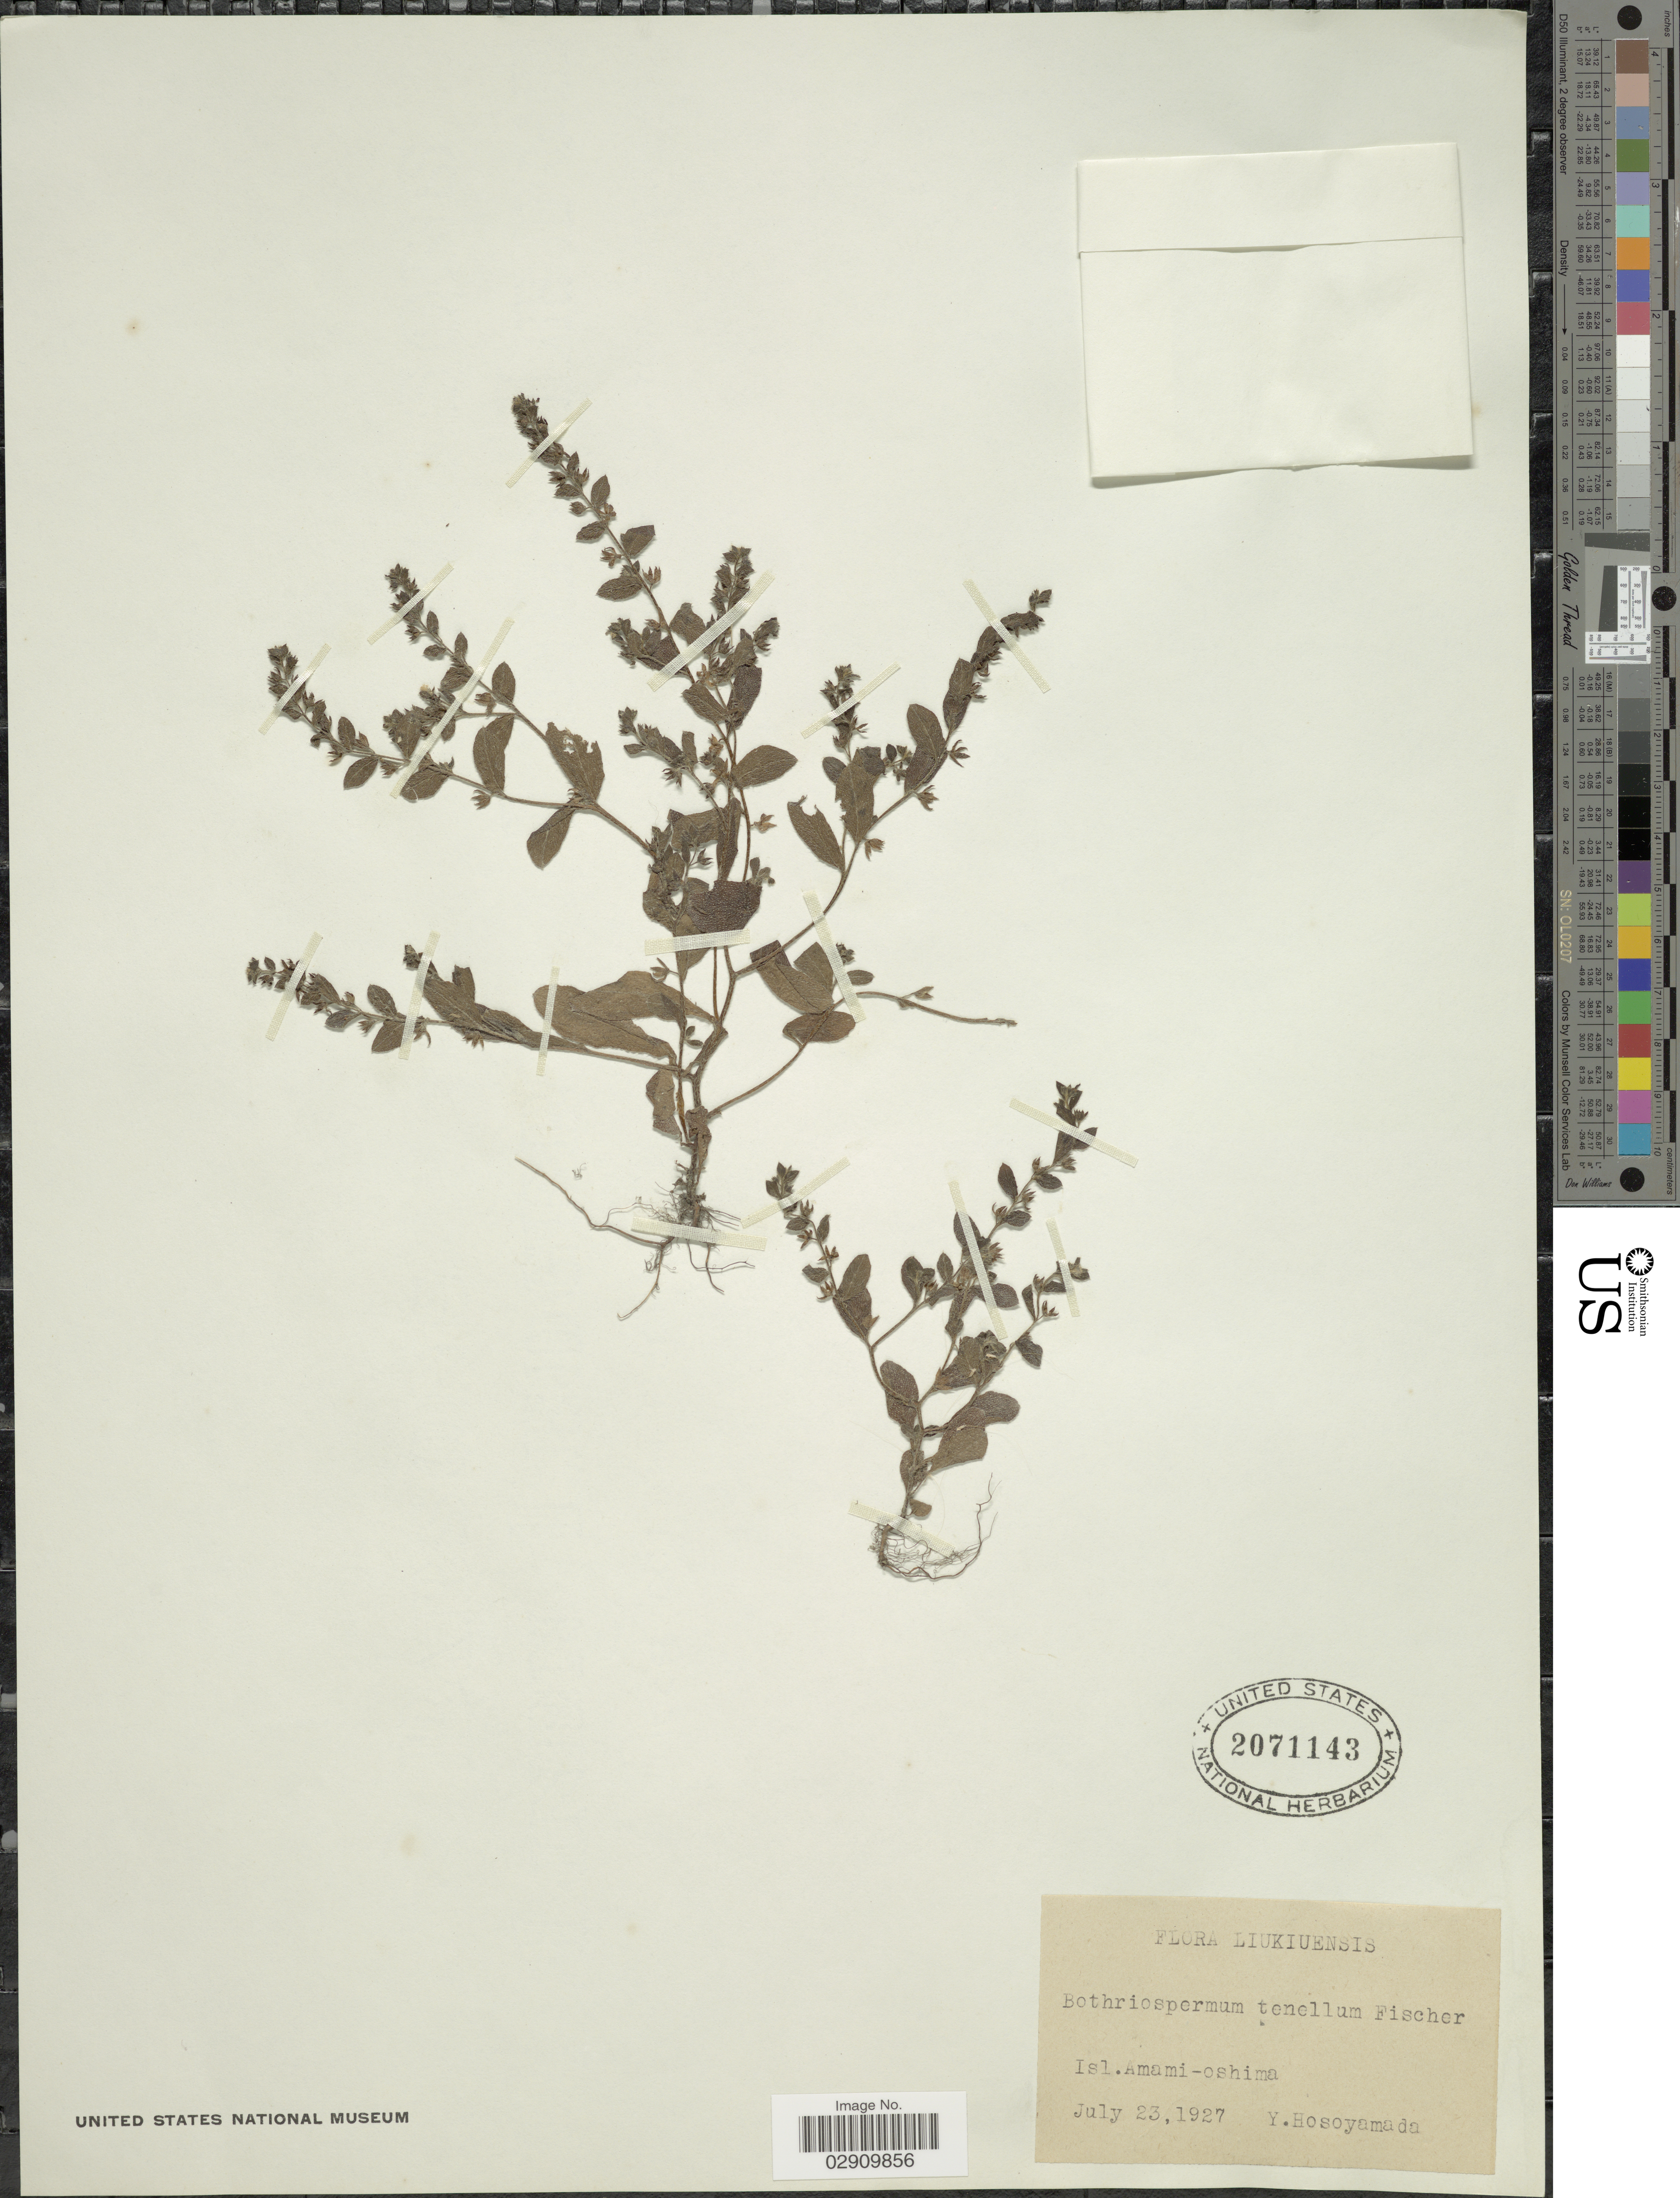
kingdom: Plantae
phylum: Tracheophyta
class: Magnoliopsida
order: Boraginales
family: Boraginaceae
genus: Bothriospermum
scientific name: Bothriospermum tenellum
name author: (Hornem.) Fisch. & C.A. Mey.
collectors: Y. Hosoyamada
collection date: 1927-07-23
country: Japan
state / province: Okinawa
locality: Liukiuensis, Isl. Amami-oshima.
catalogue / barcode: US 2071143